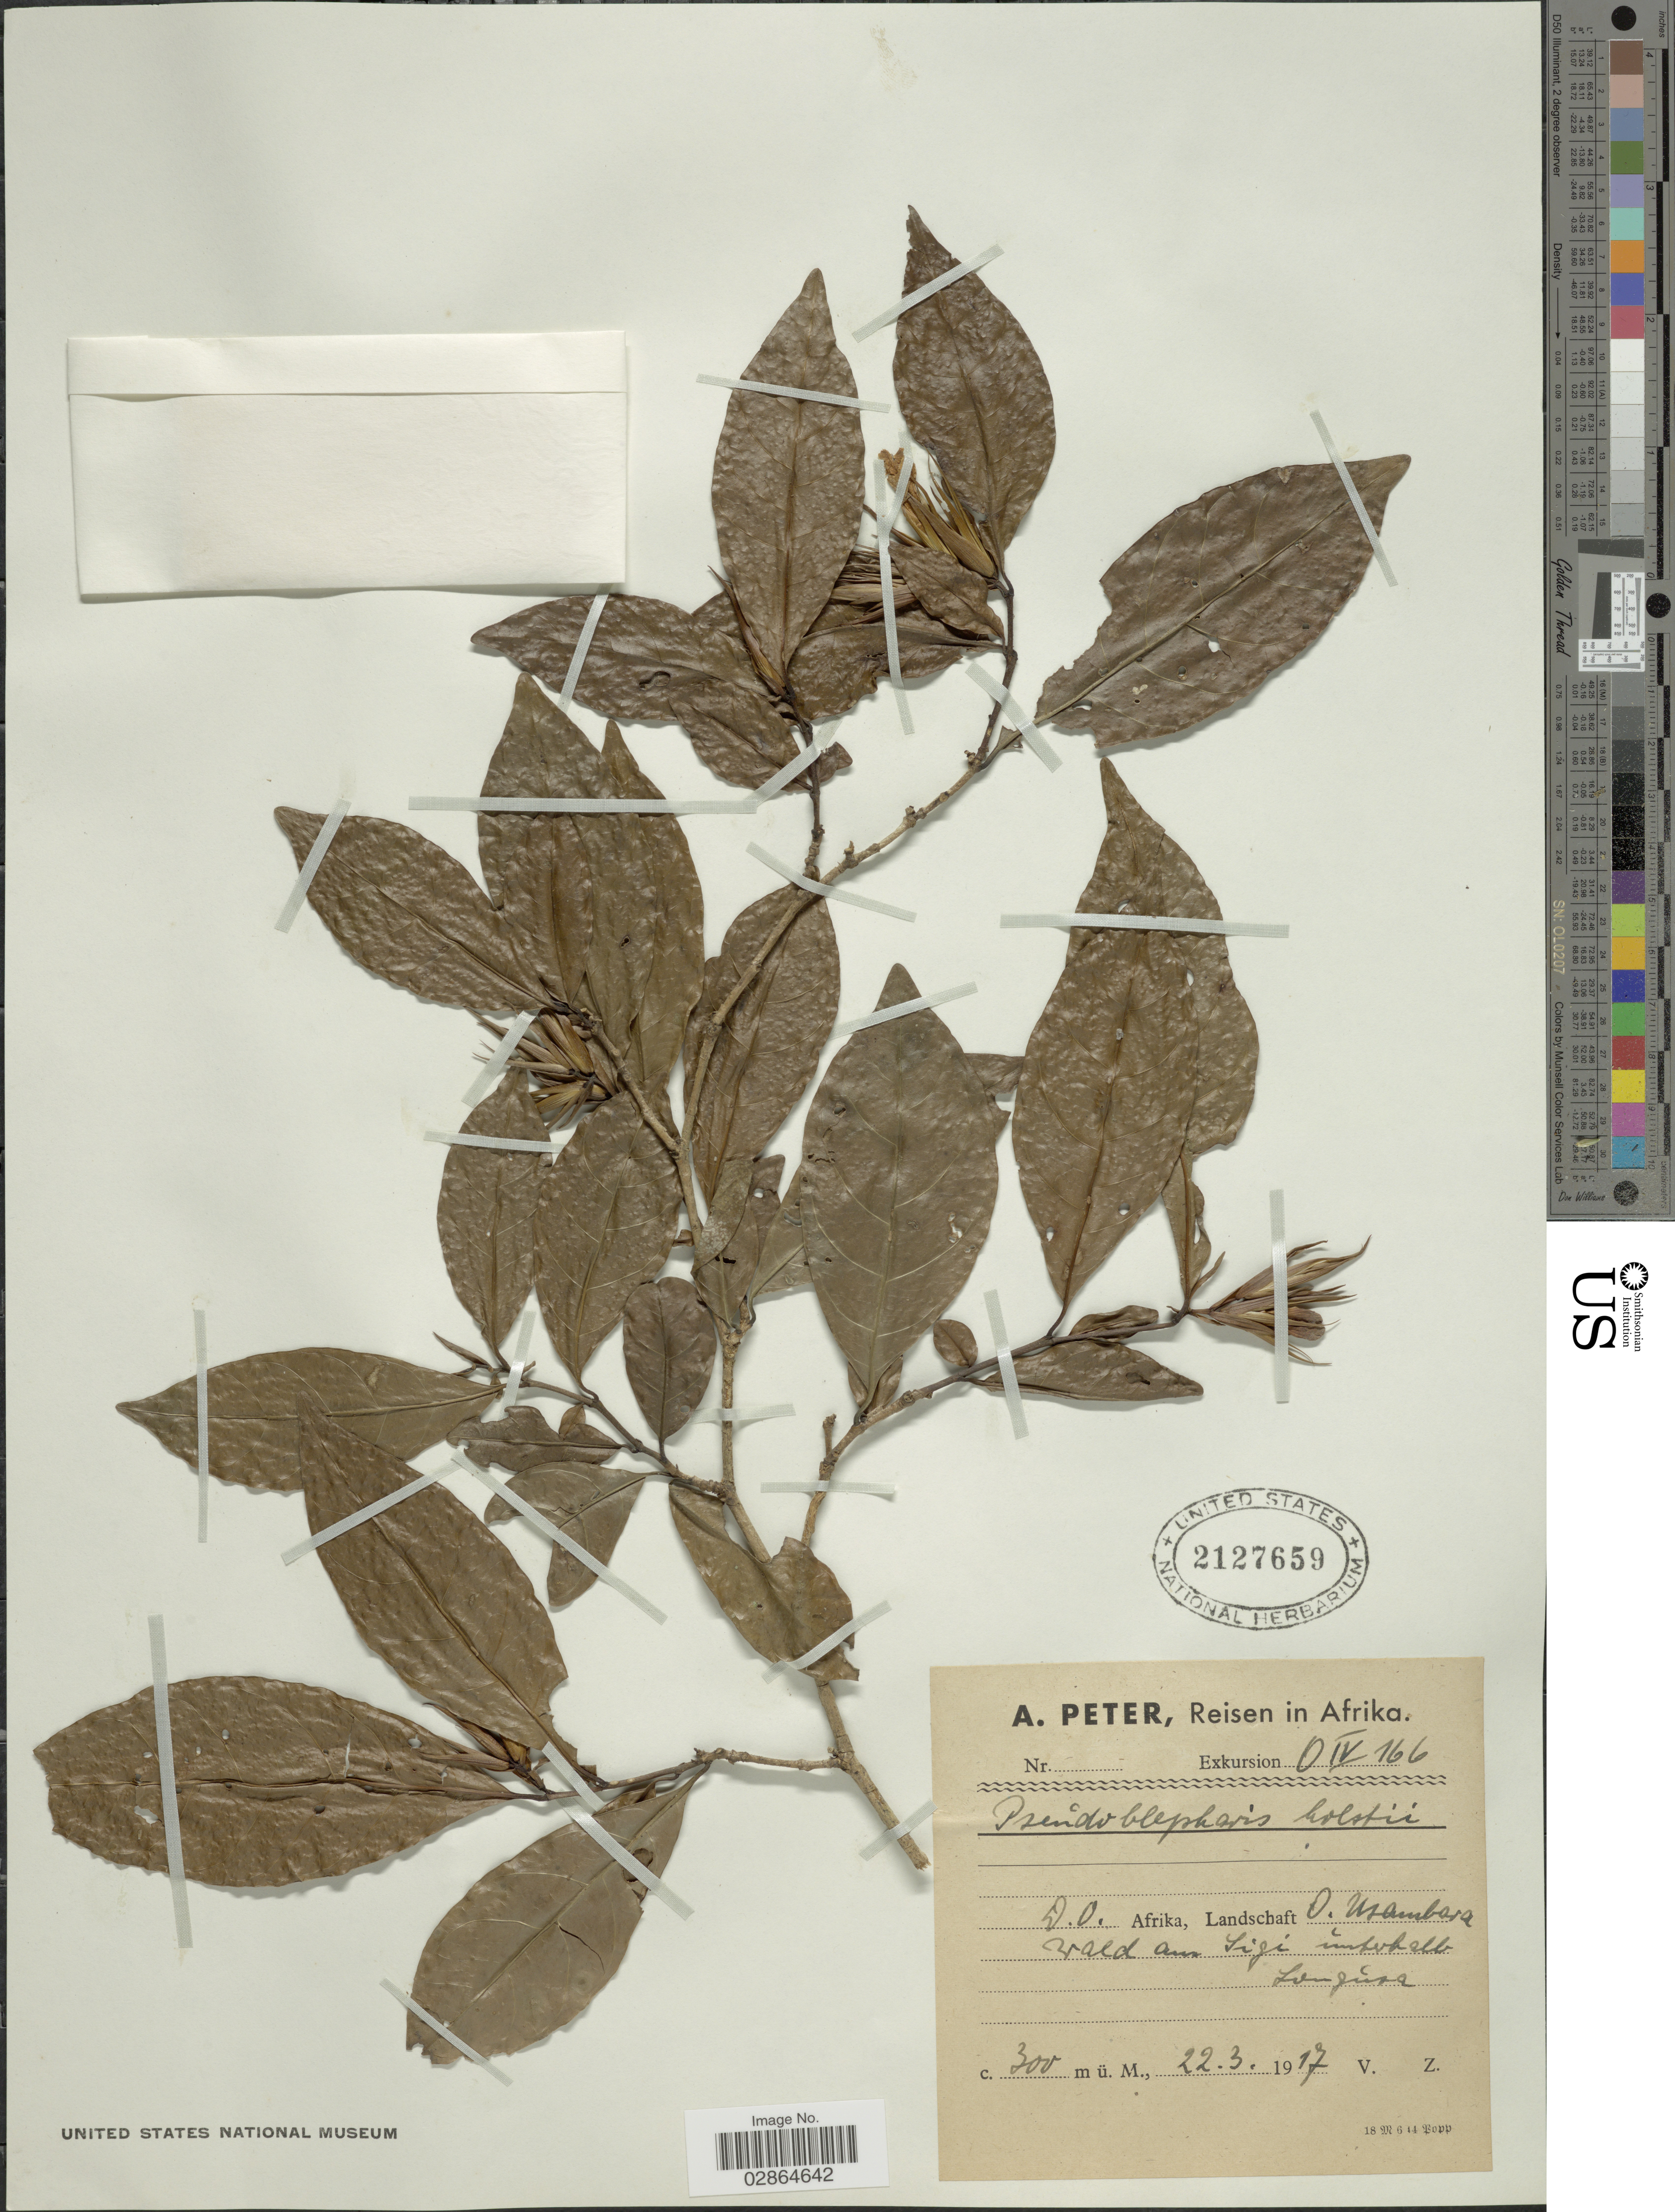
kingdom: Plantae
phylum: Tracheophyta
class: Magnoliopsida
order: Lamiales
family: Acanthaceae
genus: Sclerochiton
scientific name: Sclerochiton holstii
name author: C.B. Clarke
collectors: A. Peter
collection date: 1917-03-22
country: Tanzania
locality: D.O. Afrika, Landschaft O. Usambara. Wald am Sigi unterhalb Longusa.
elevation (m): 300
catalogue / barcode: US 2127659